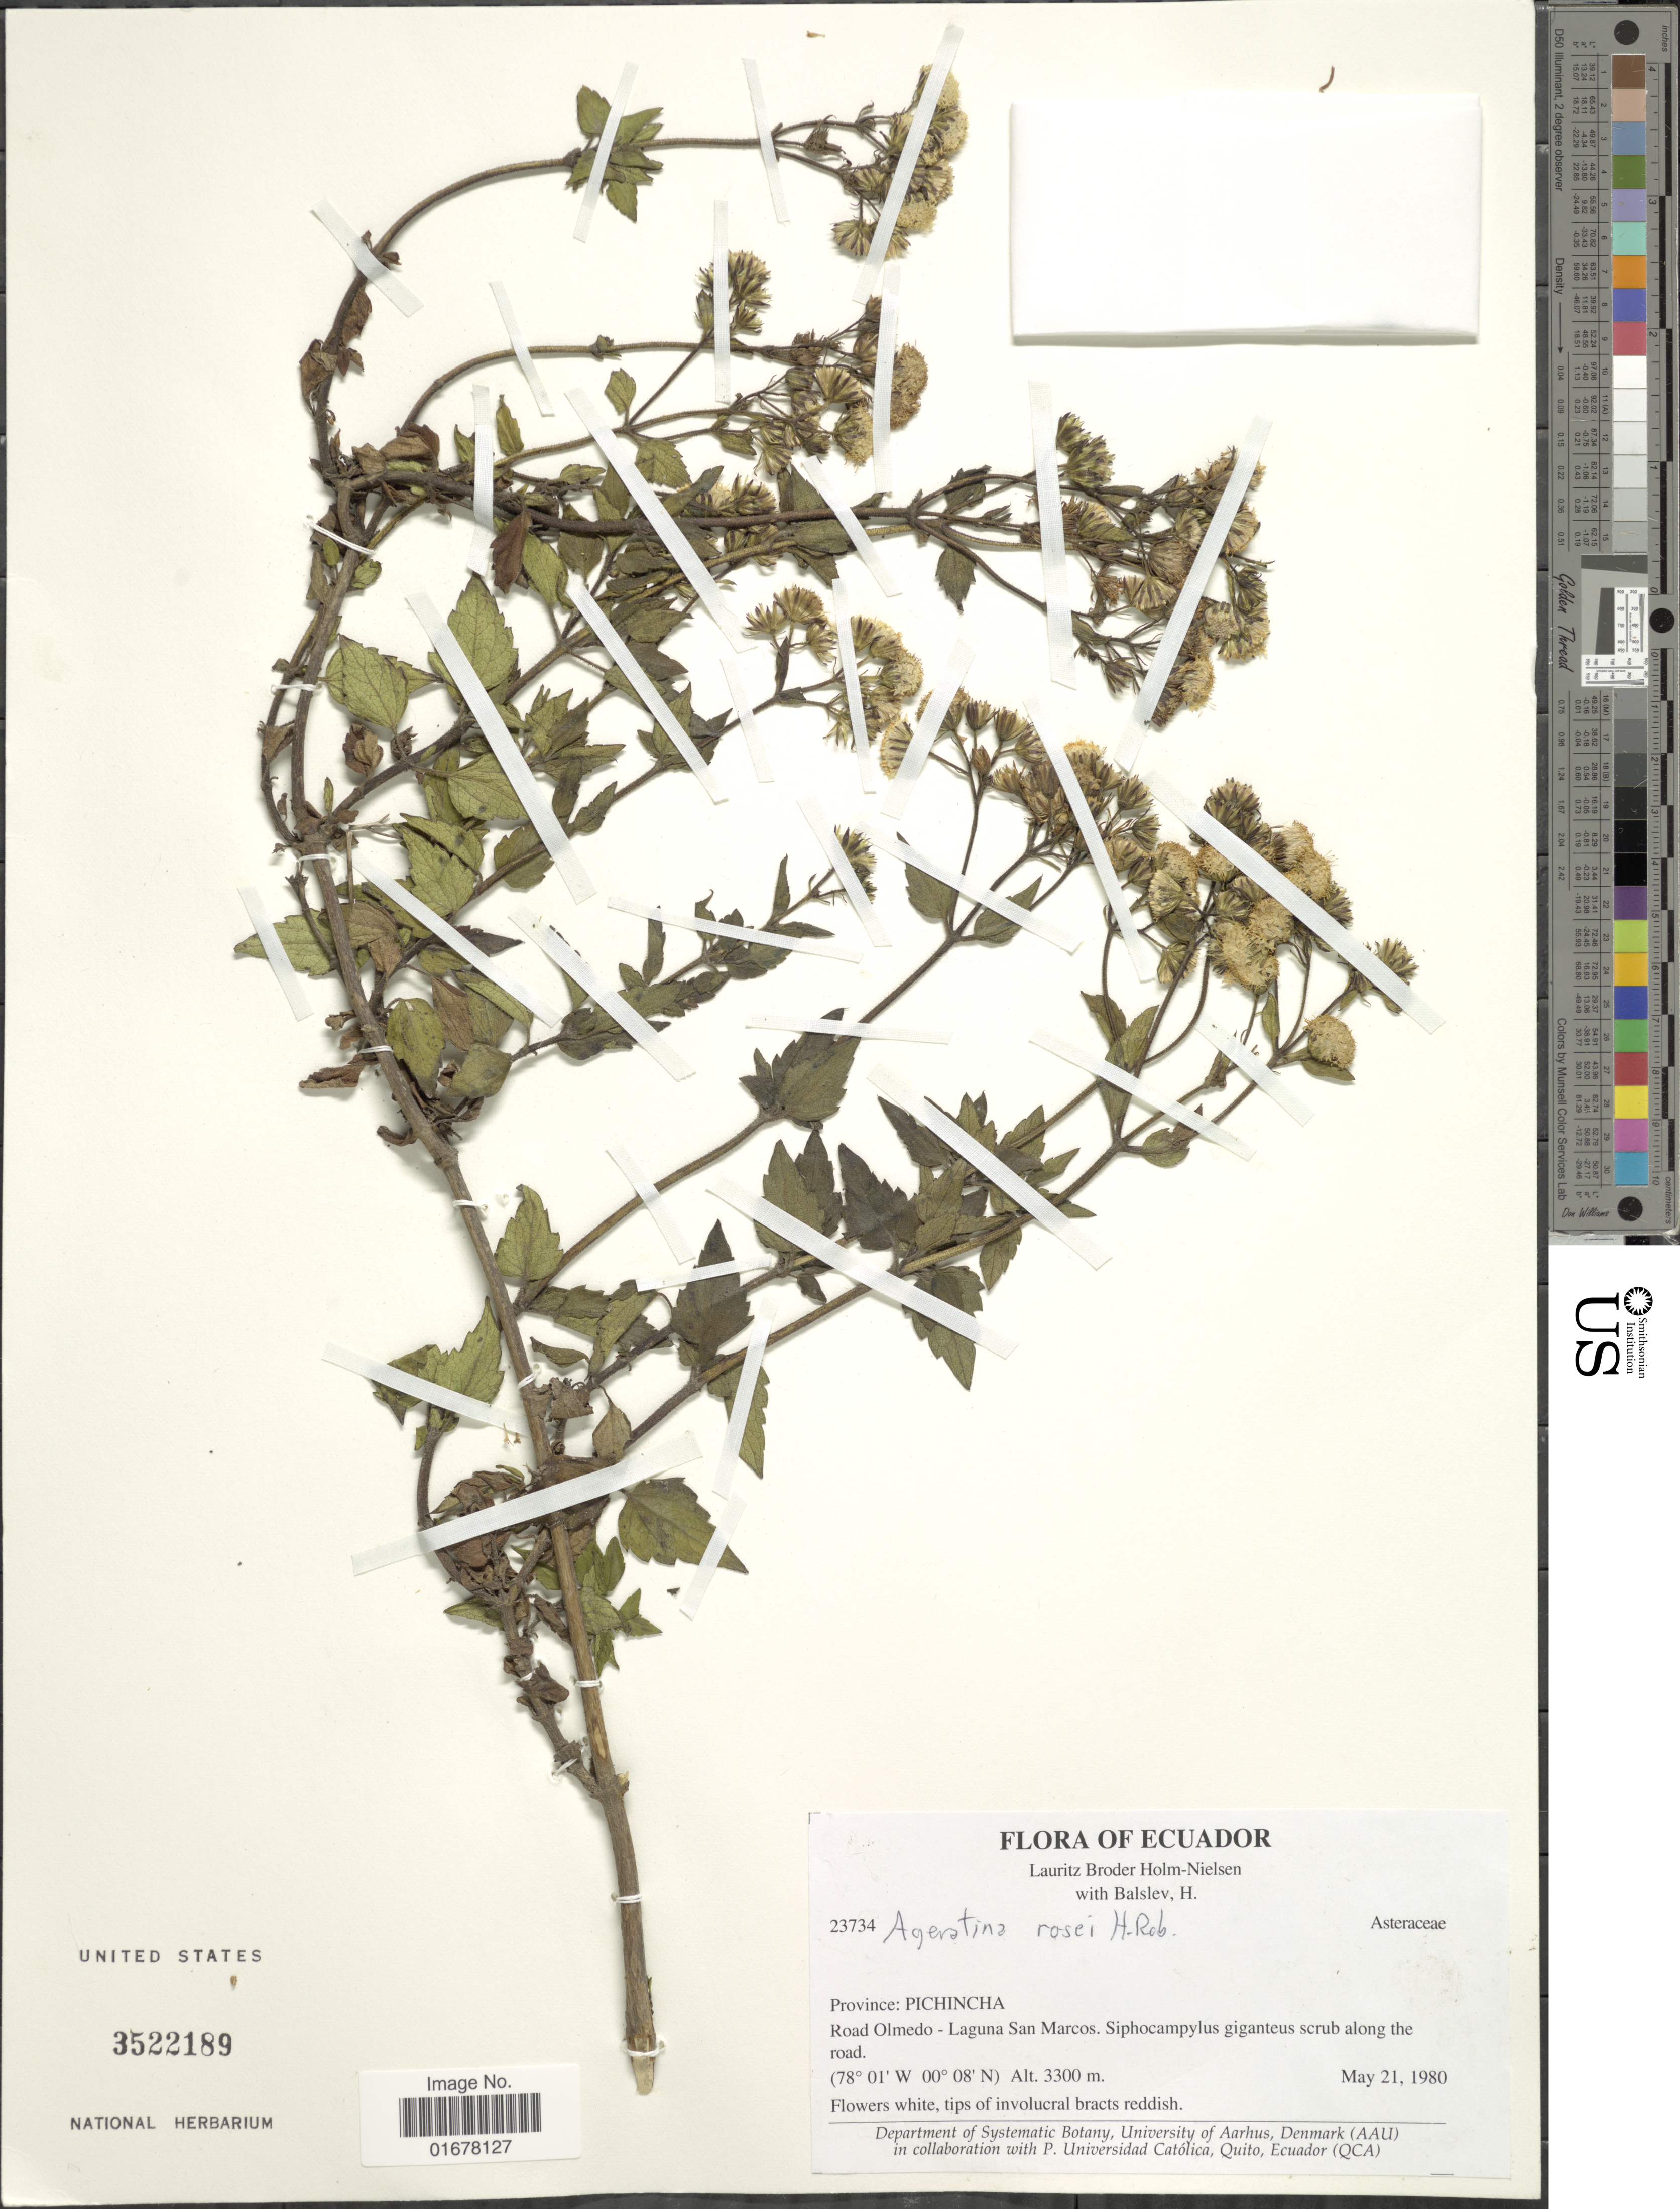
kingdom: Plantae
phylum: Tracheophyta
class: Magnoliopsida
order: Asterales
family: Asteraceae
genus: Ageratina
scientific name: Ageratina rosei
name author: H. Rob.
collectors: L. B. Holm-Nielsen & H. Balslev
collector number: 23734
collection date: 1980-05-21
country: Ecuador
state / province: Pichincha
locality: Province: Pichincha, Road Olmedo-Laguna San Marcos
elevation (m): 3300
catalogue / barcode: US 3522189